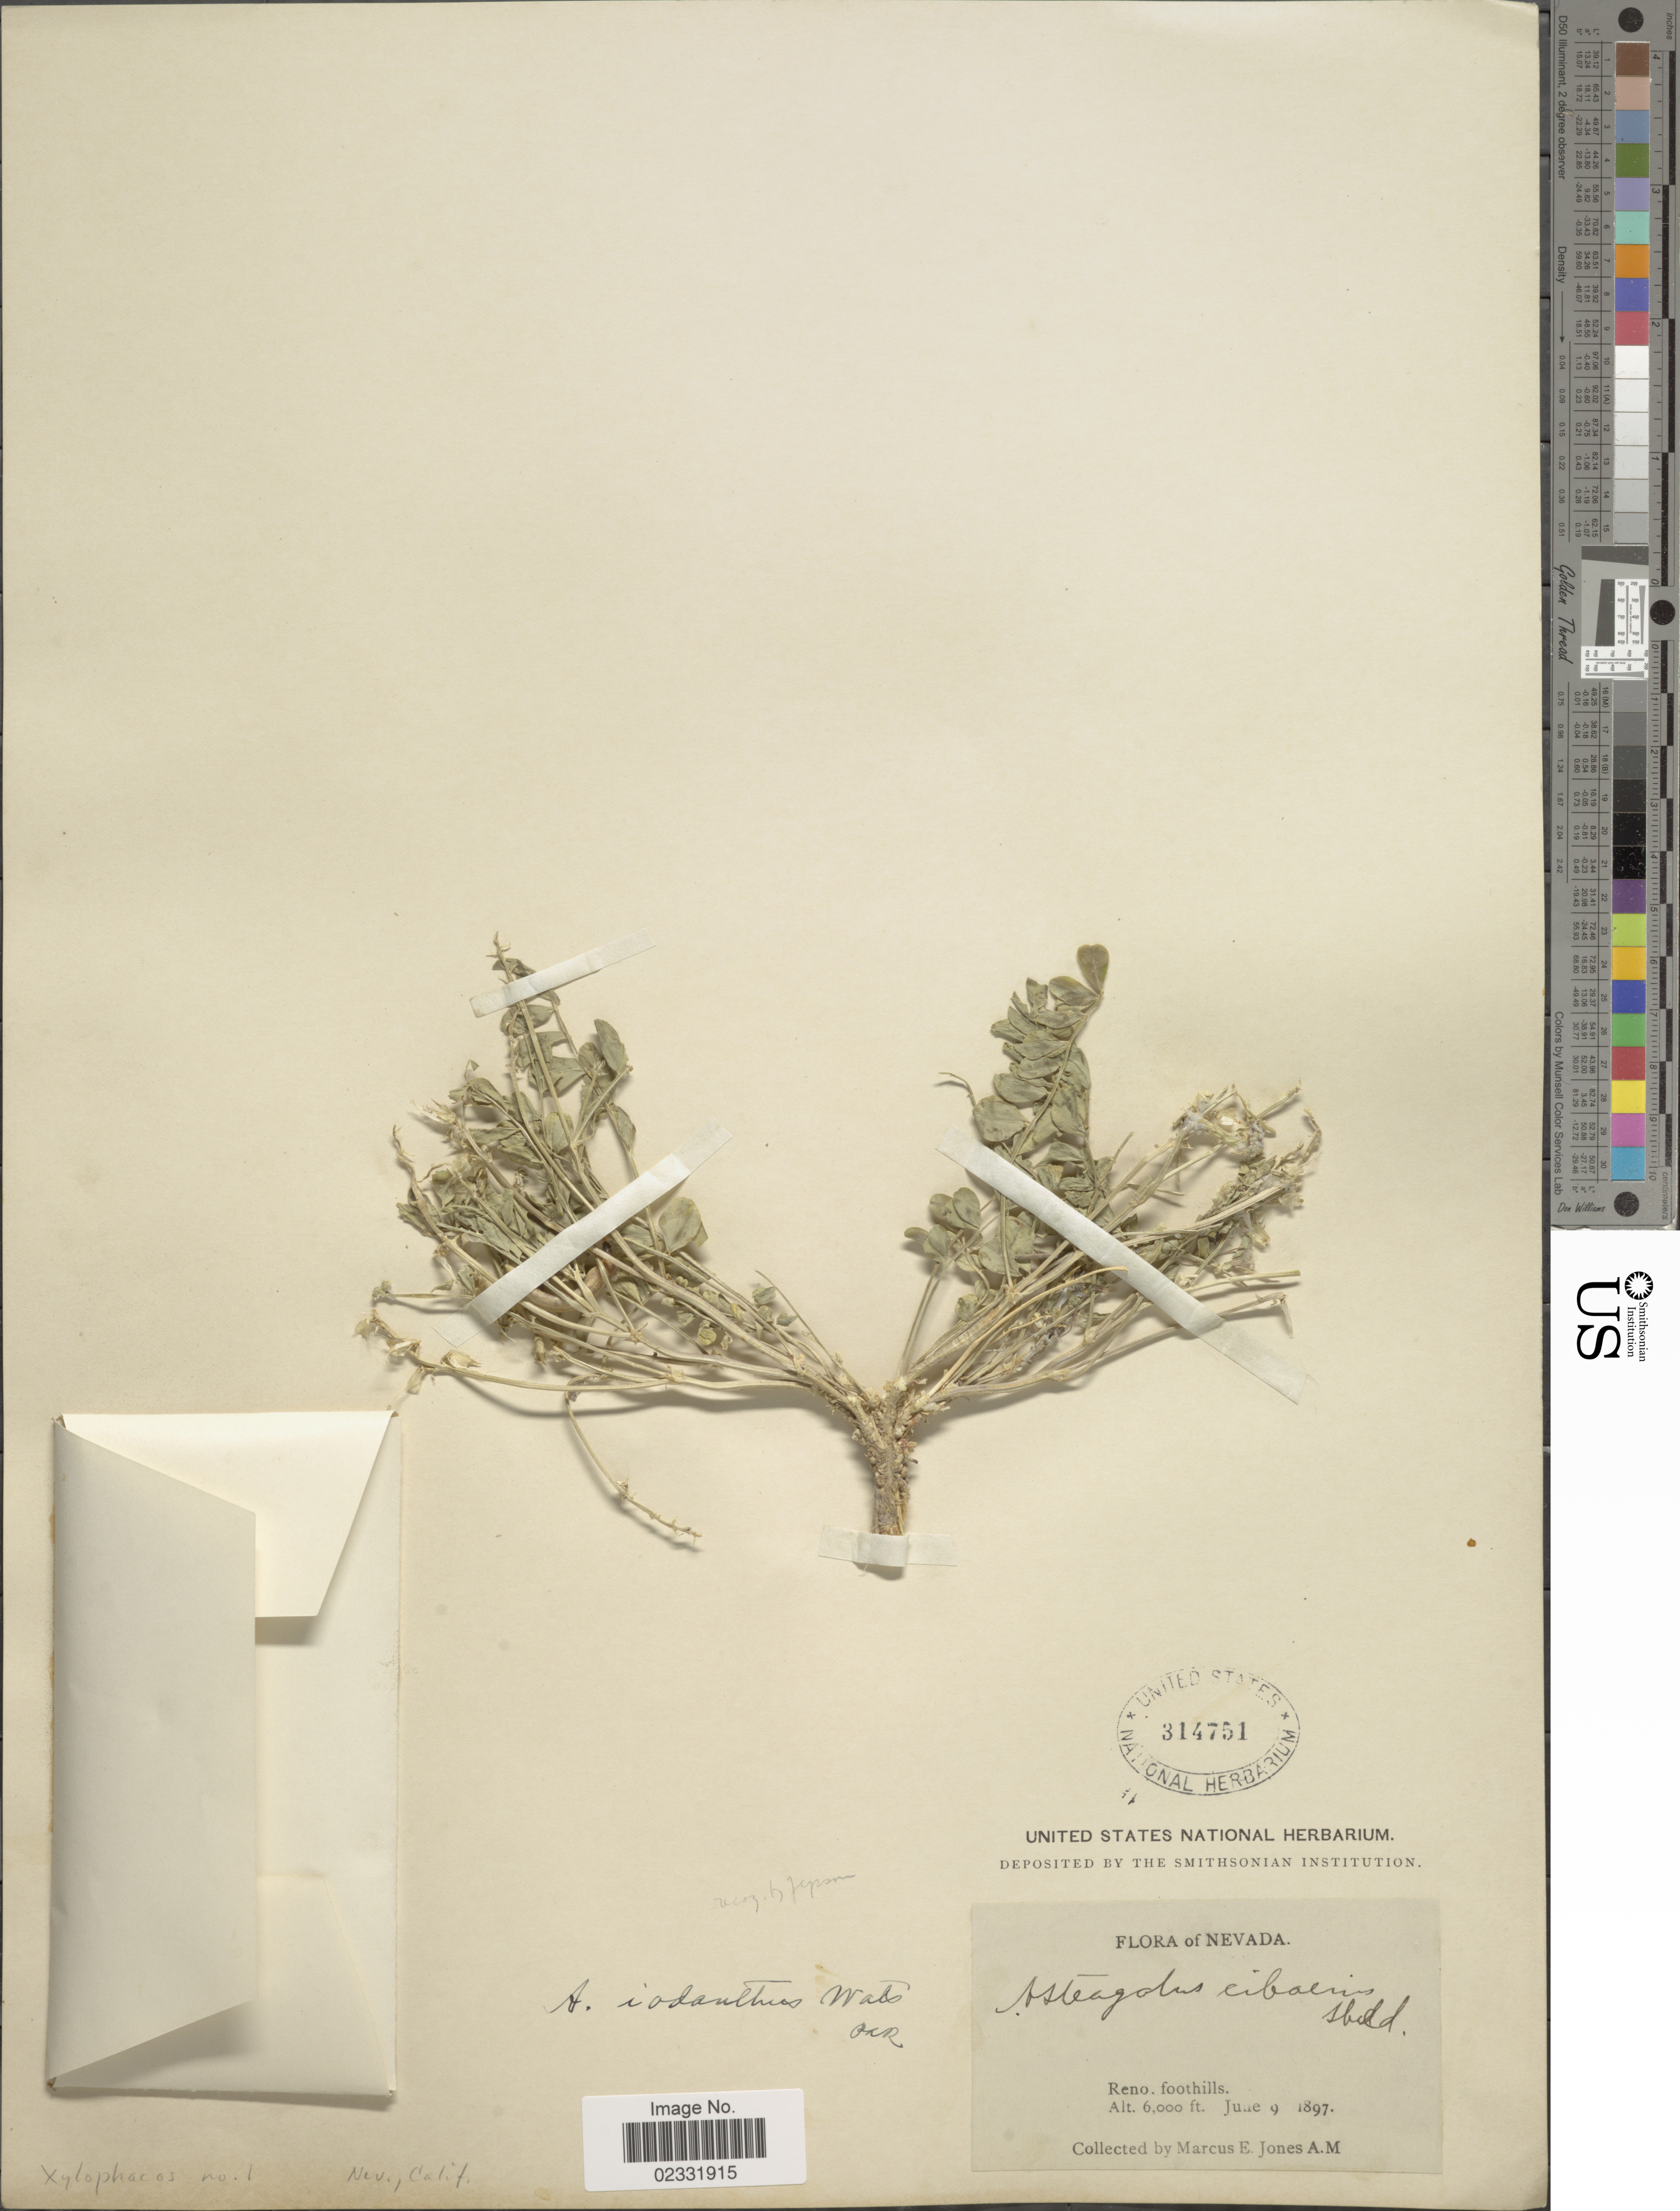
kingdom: Plantae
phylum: Tracheophyta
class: Magnoliopsida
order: Fabales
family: Fabaceae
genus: Astragalus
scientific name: Astragalus iodanthus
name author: S. Watson in C. King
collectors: M. E. Jones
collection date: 1897-06-09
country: United States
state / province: Nevada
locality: Reno foothills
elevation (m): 1829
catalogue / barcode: US 314751